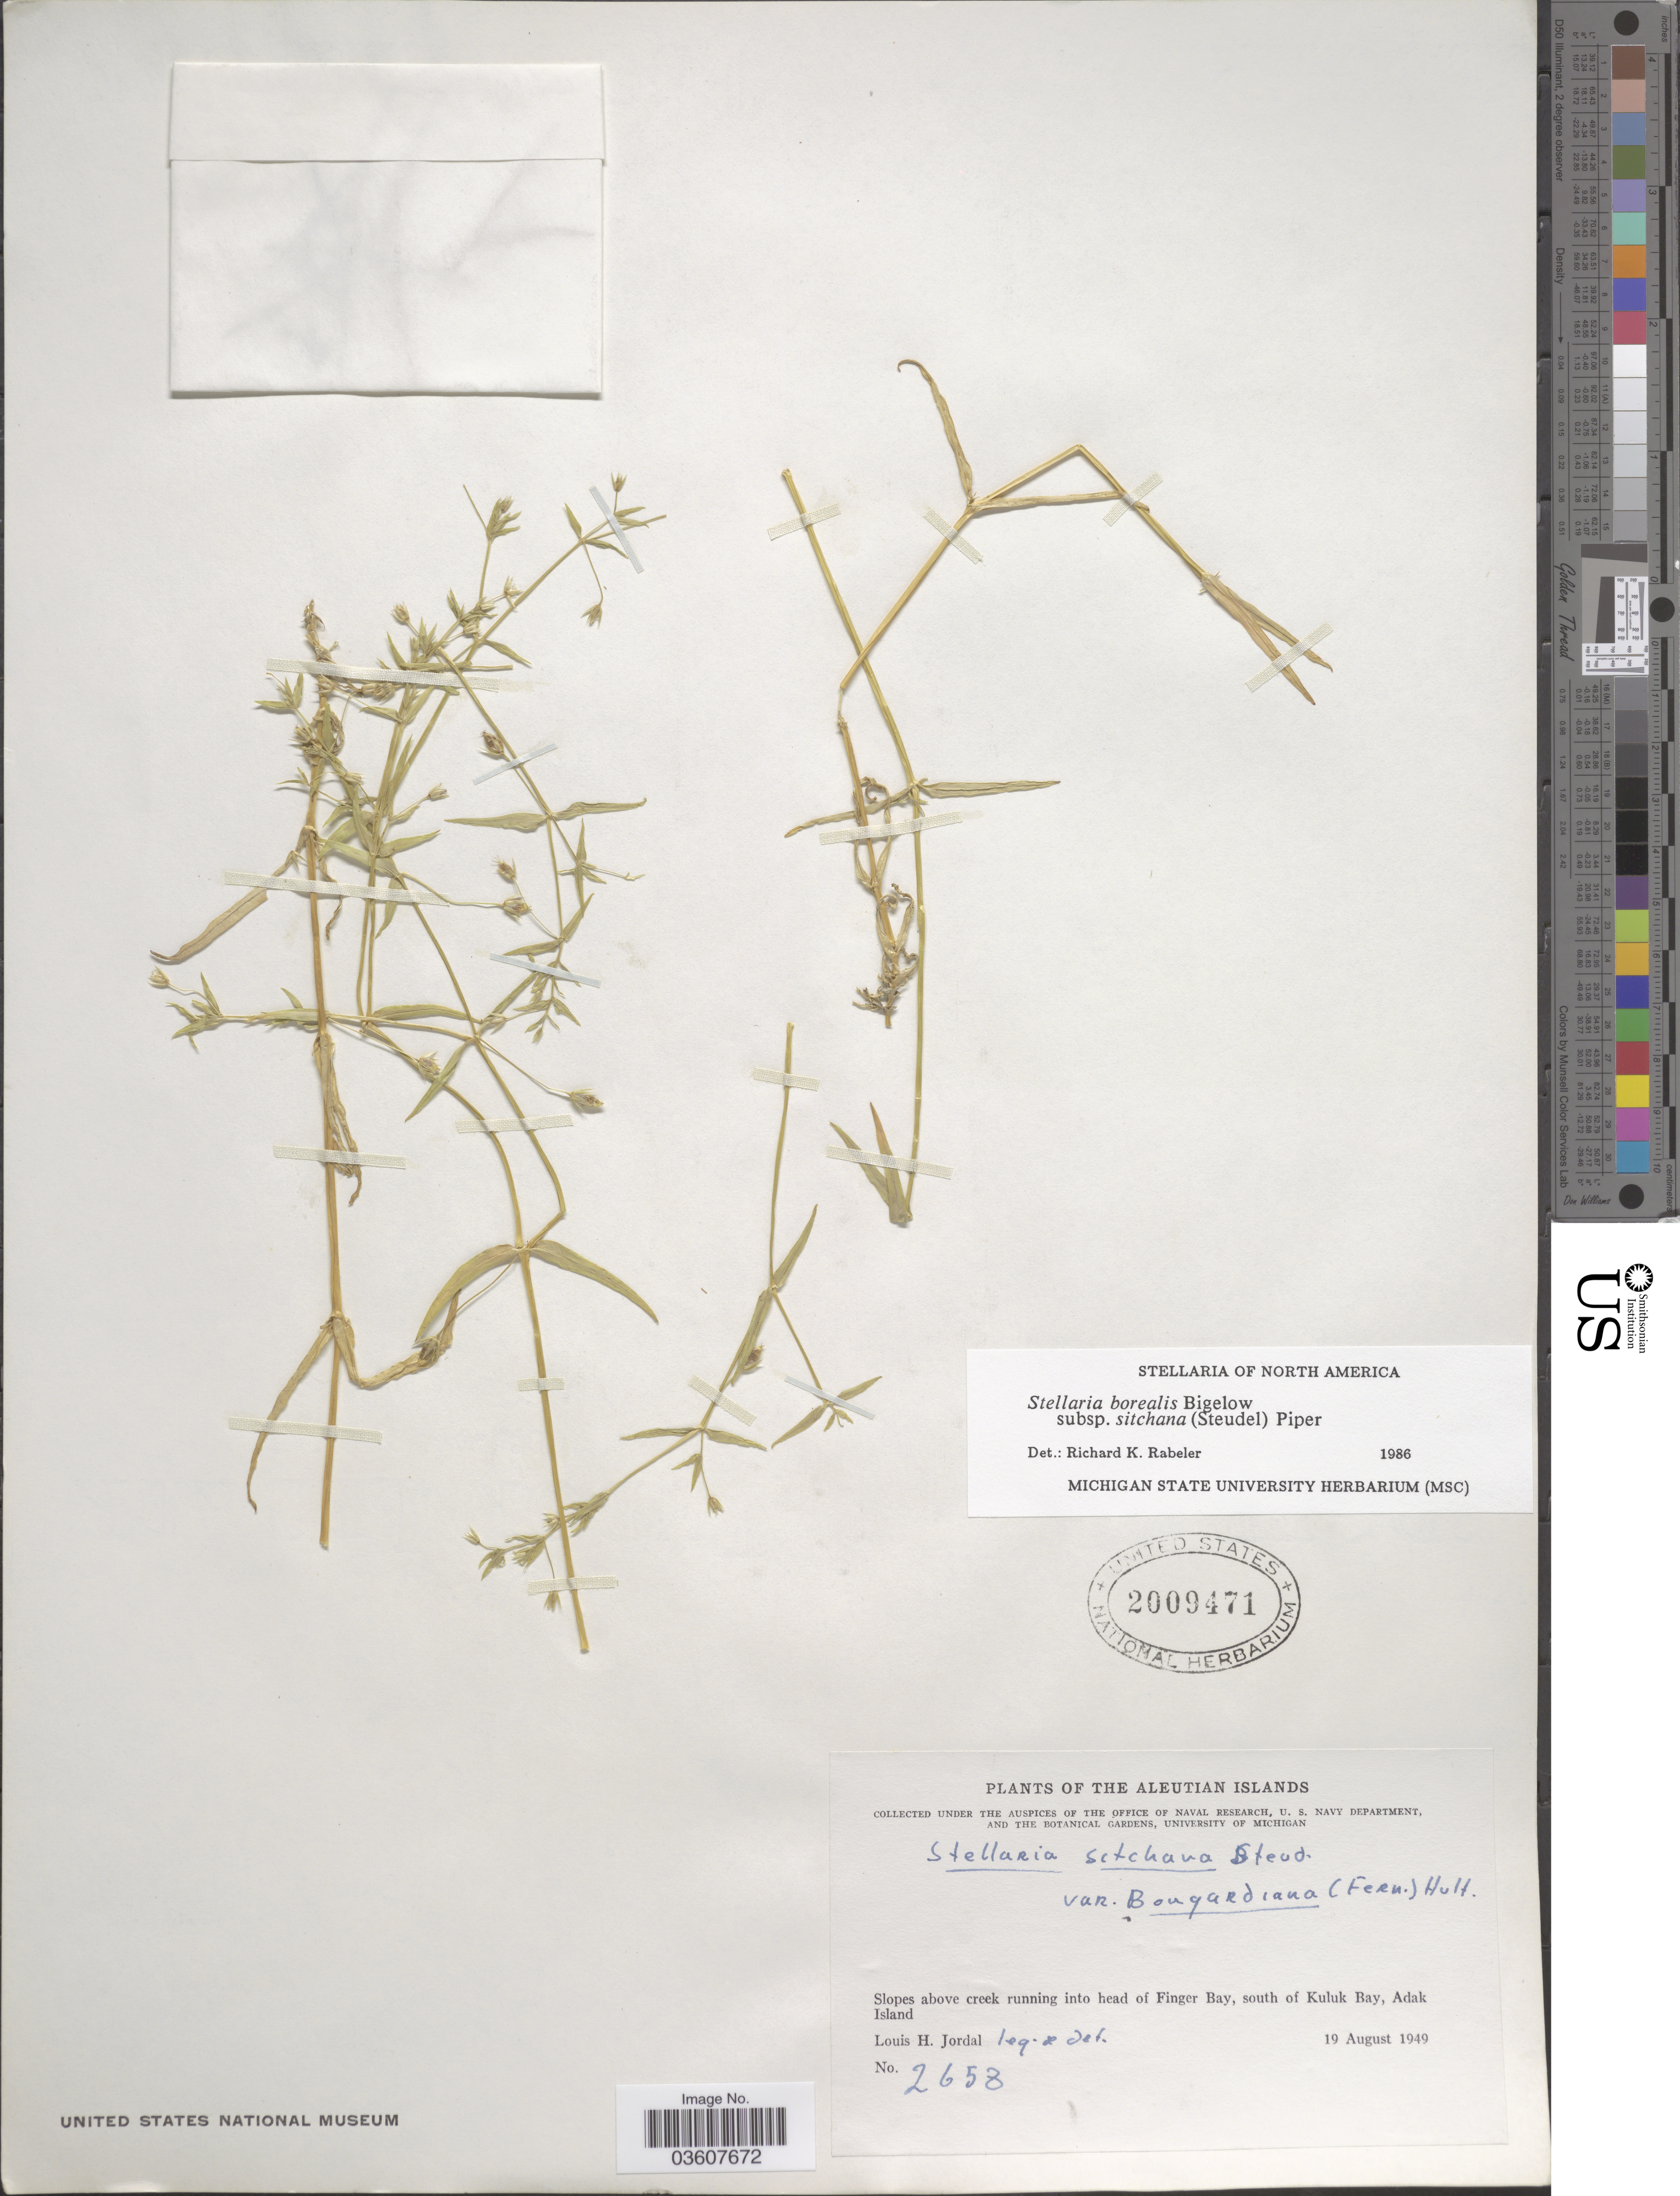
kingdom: Plantae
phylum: Tracheophyta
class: Magnoliopsida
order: Caryophyllales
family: Caryophyllaceae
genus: Stellaria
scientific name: Stellaria borealis subsp. sitchana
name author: (Steud.) Piper & Beattie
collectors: L. Jordal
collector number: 2658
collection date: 1949-08-19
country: United States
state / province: Alaska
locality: The Aleutian Islands. Slopes above creek running into head of Finger Bay, south of Kuluk Bay, Adak Island.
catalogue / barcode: US 2009471